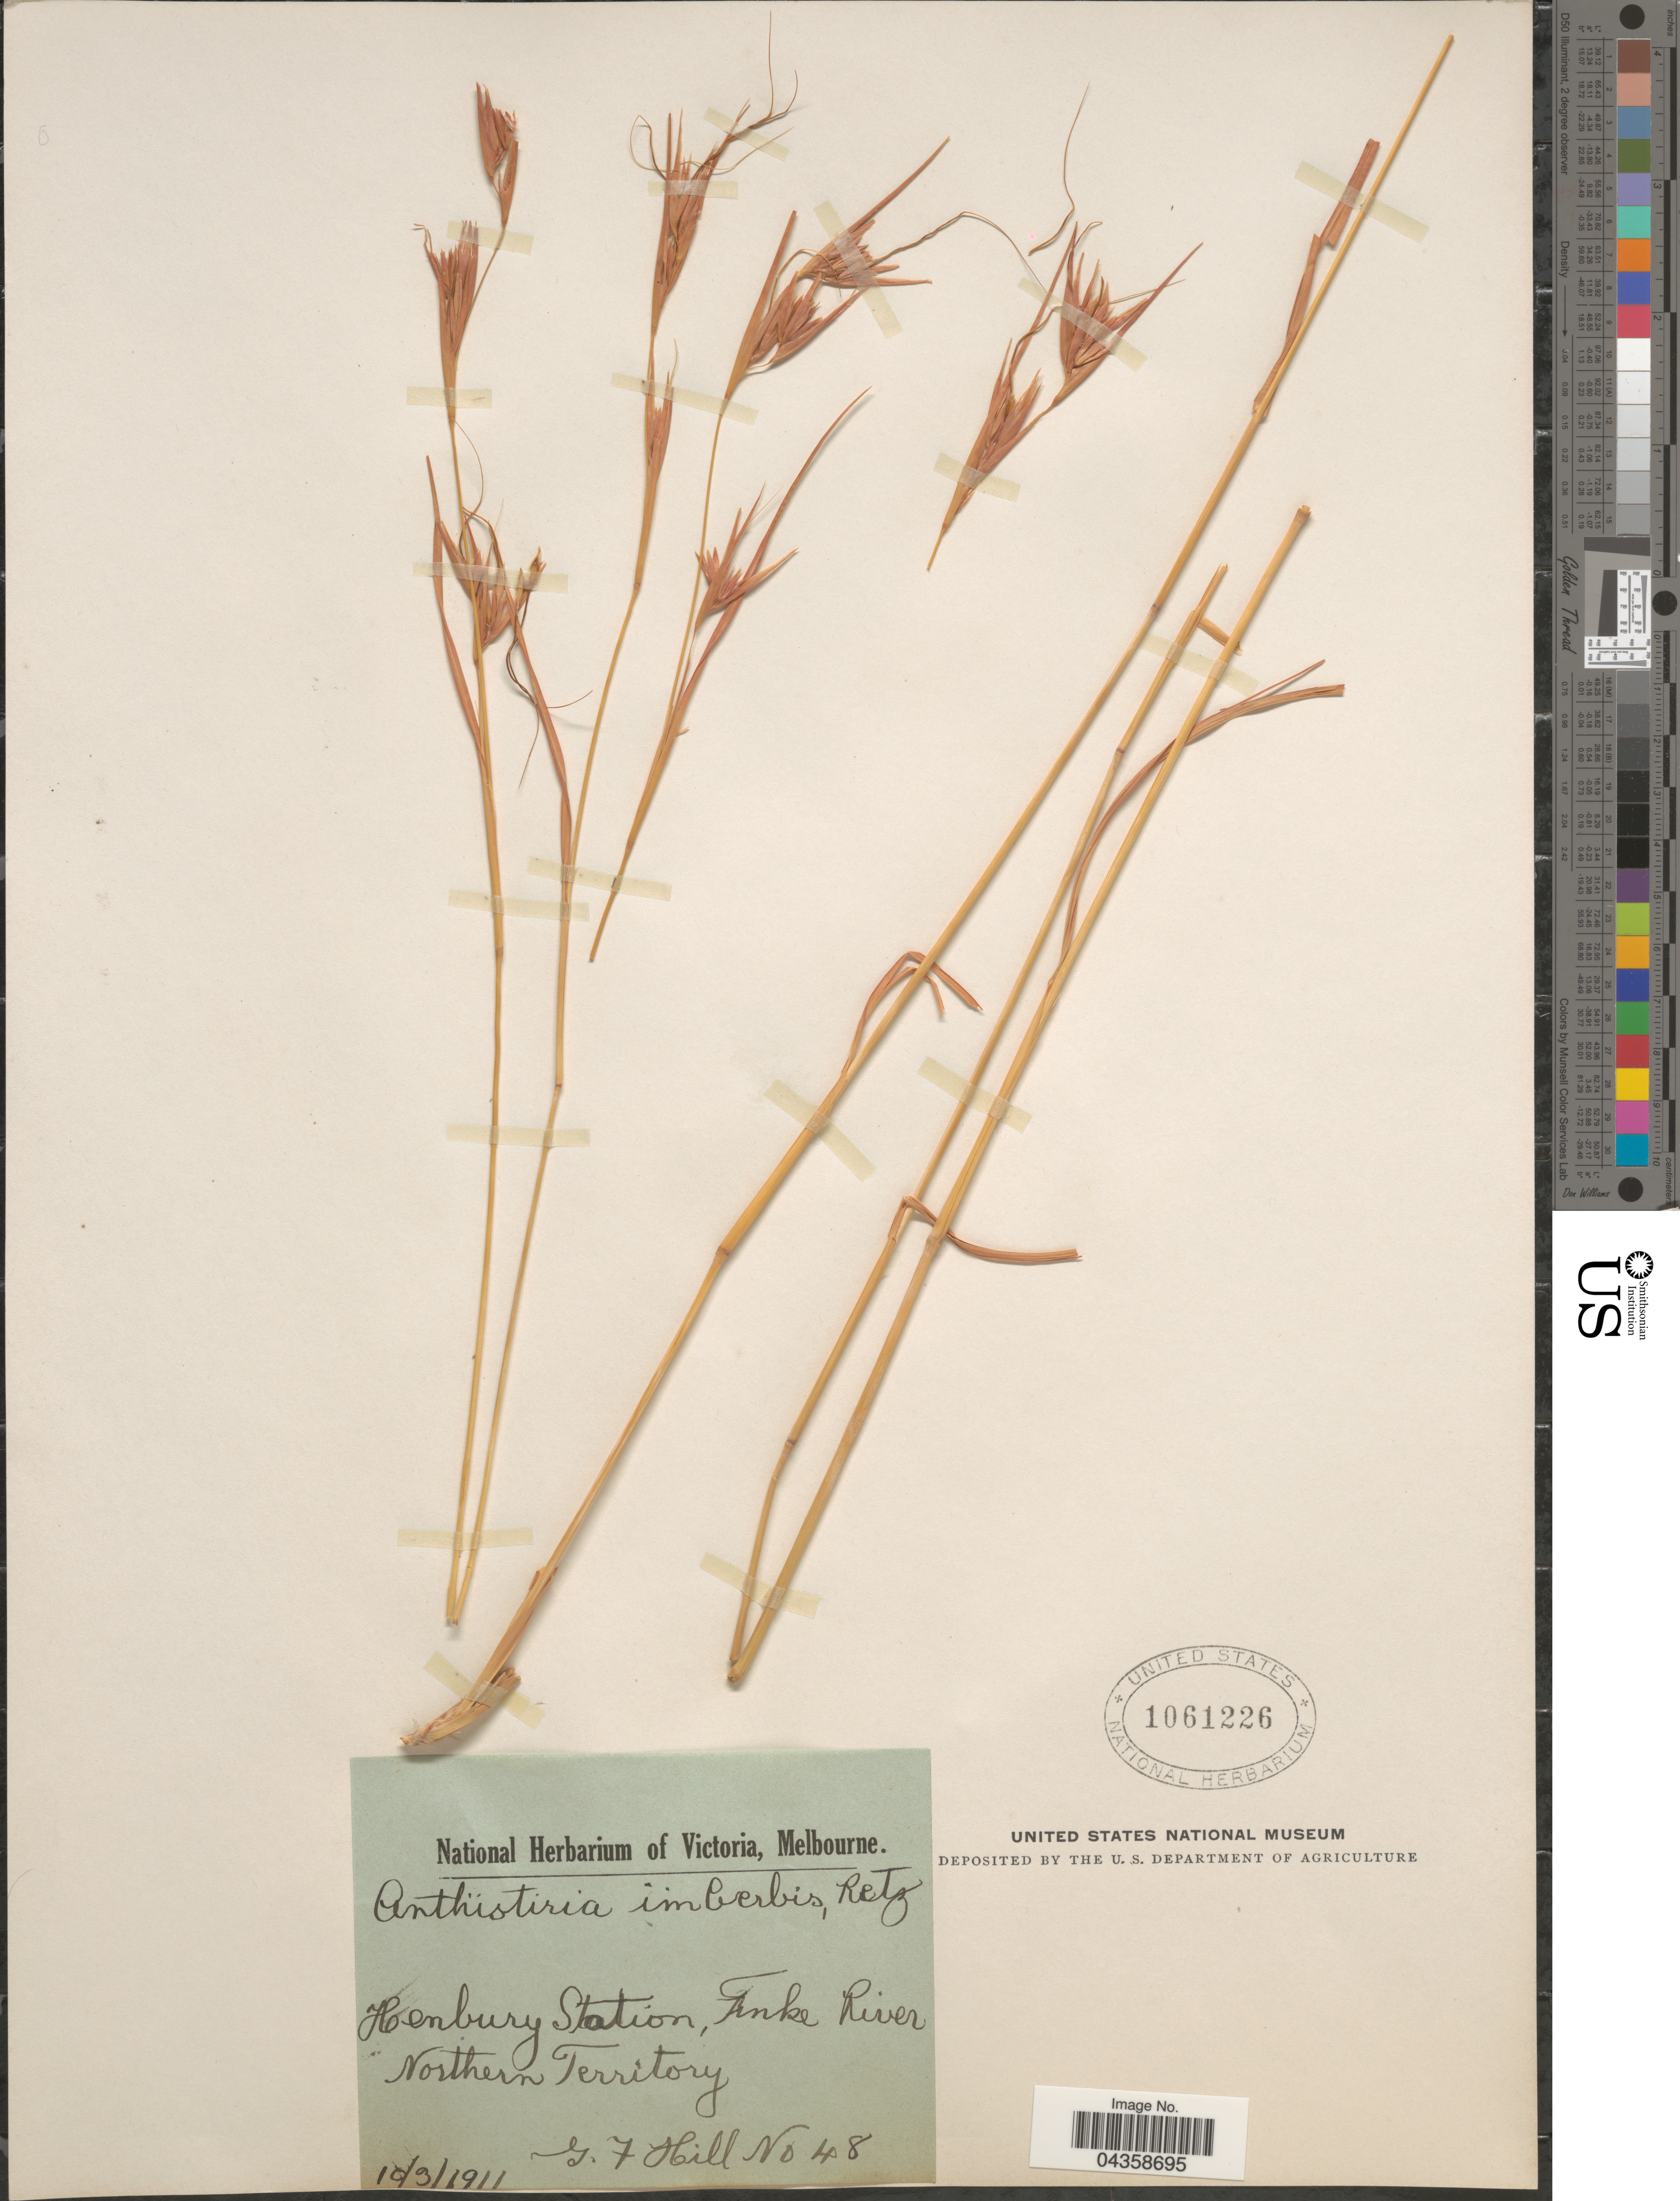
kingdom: Plantae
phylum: Tracheophyta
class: Liliopsida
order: Poales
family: Poaceae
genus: Themeda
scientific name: Themeda triandra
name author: Forssk.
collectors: G. Hill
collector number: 48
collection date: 1911-03-10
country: Australia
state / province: Northern Territory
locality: Henbury Station, Finke River.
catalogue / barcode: US 1061226